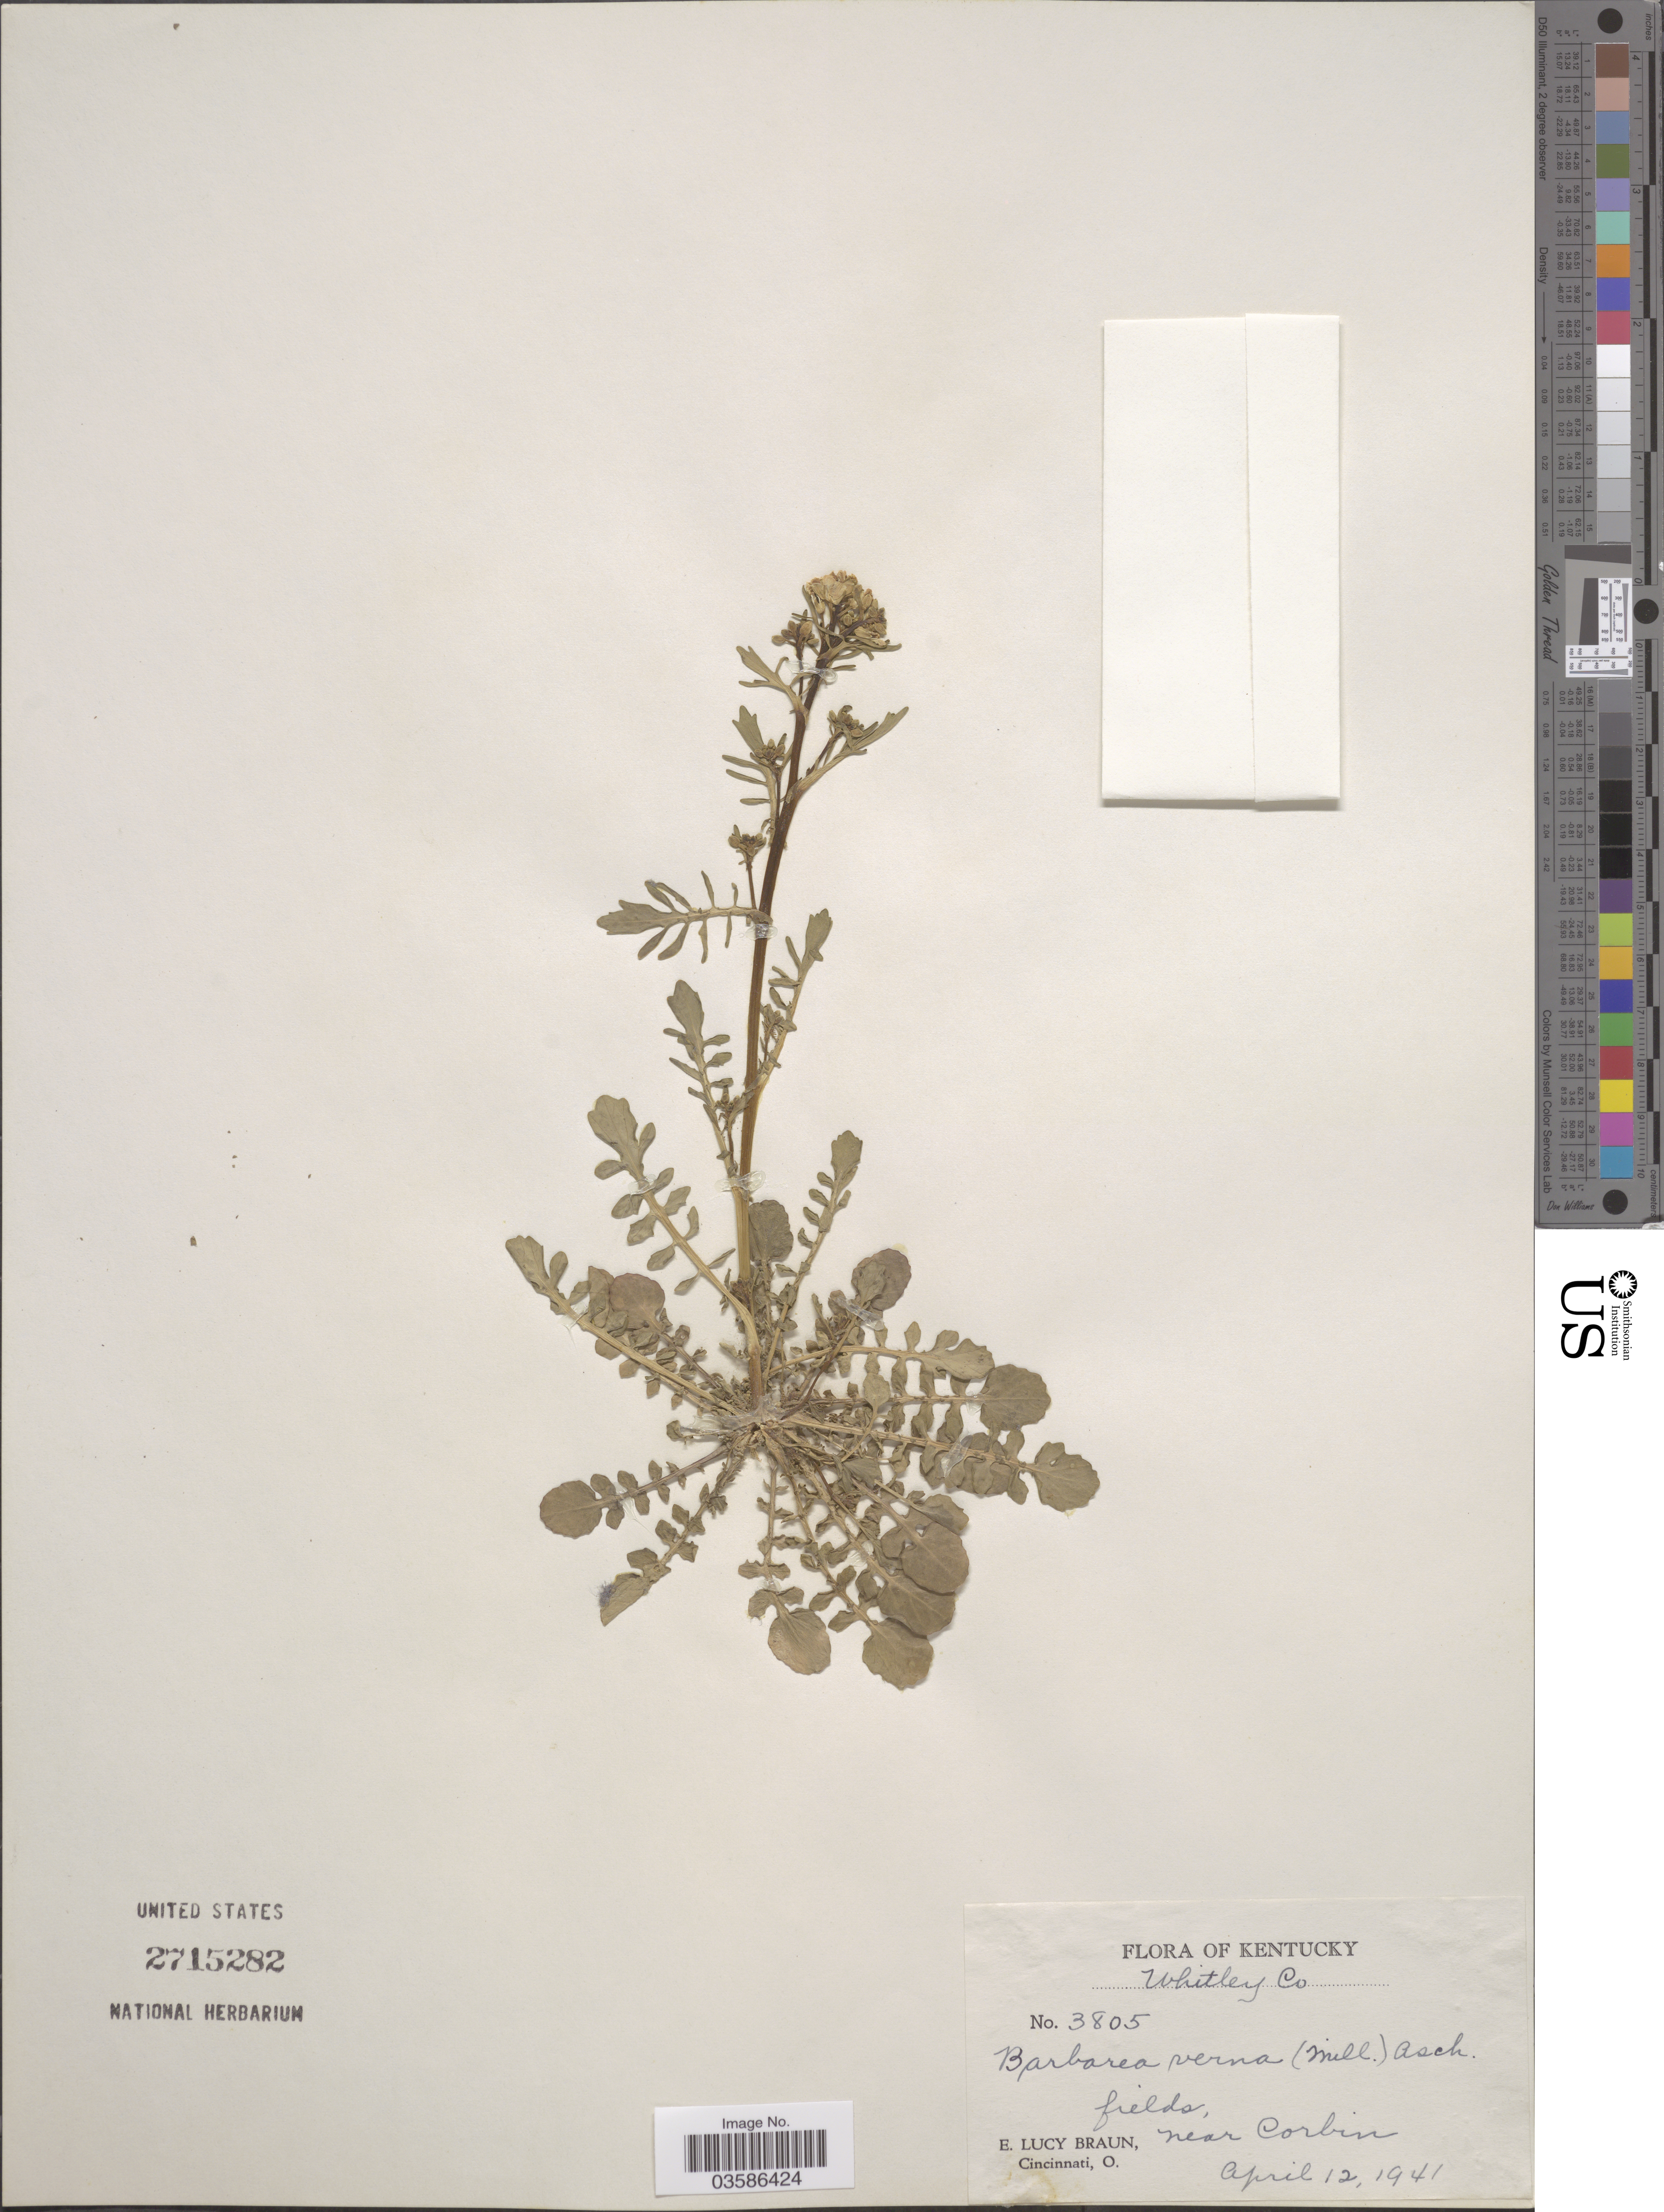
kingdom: Plantae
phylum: Tracheophyta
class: Magnoliopsida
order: Brassicales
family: Brassicaceae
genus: Barbarea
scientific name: Barbarea verna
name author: (Mill.) Asch.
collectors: E. L. Braun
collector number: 3805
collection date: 1941-04-12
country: United States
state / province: Kentucky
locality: Whitley Co. Near Corbin.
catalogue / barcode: US 2715282